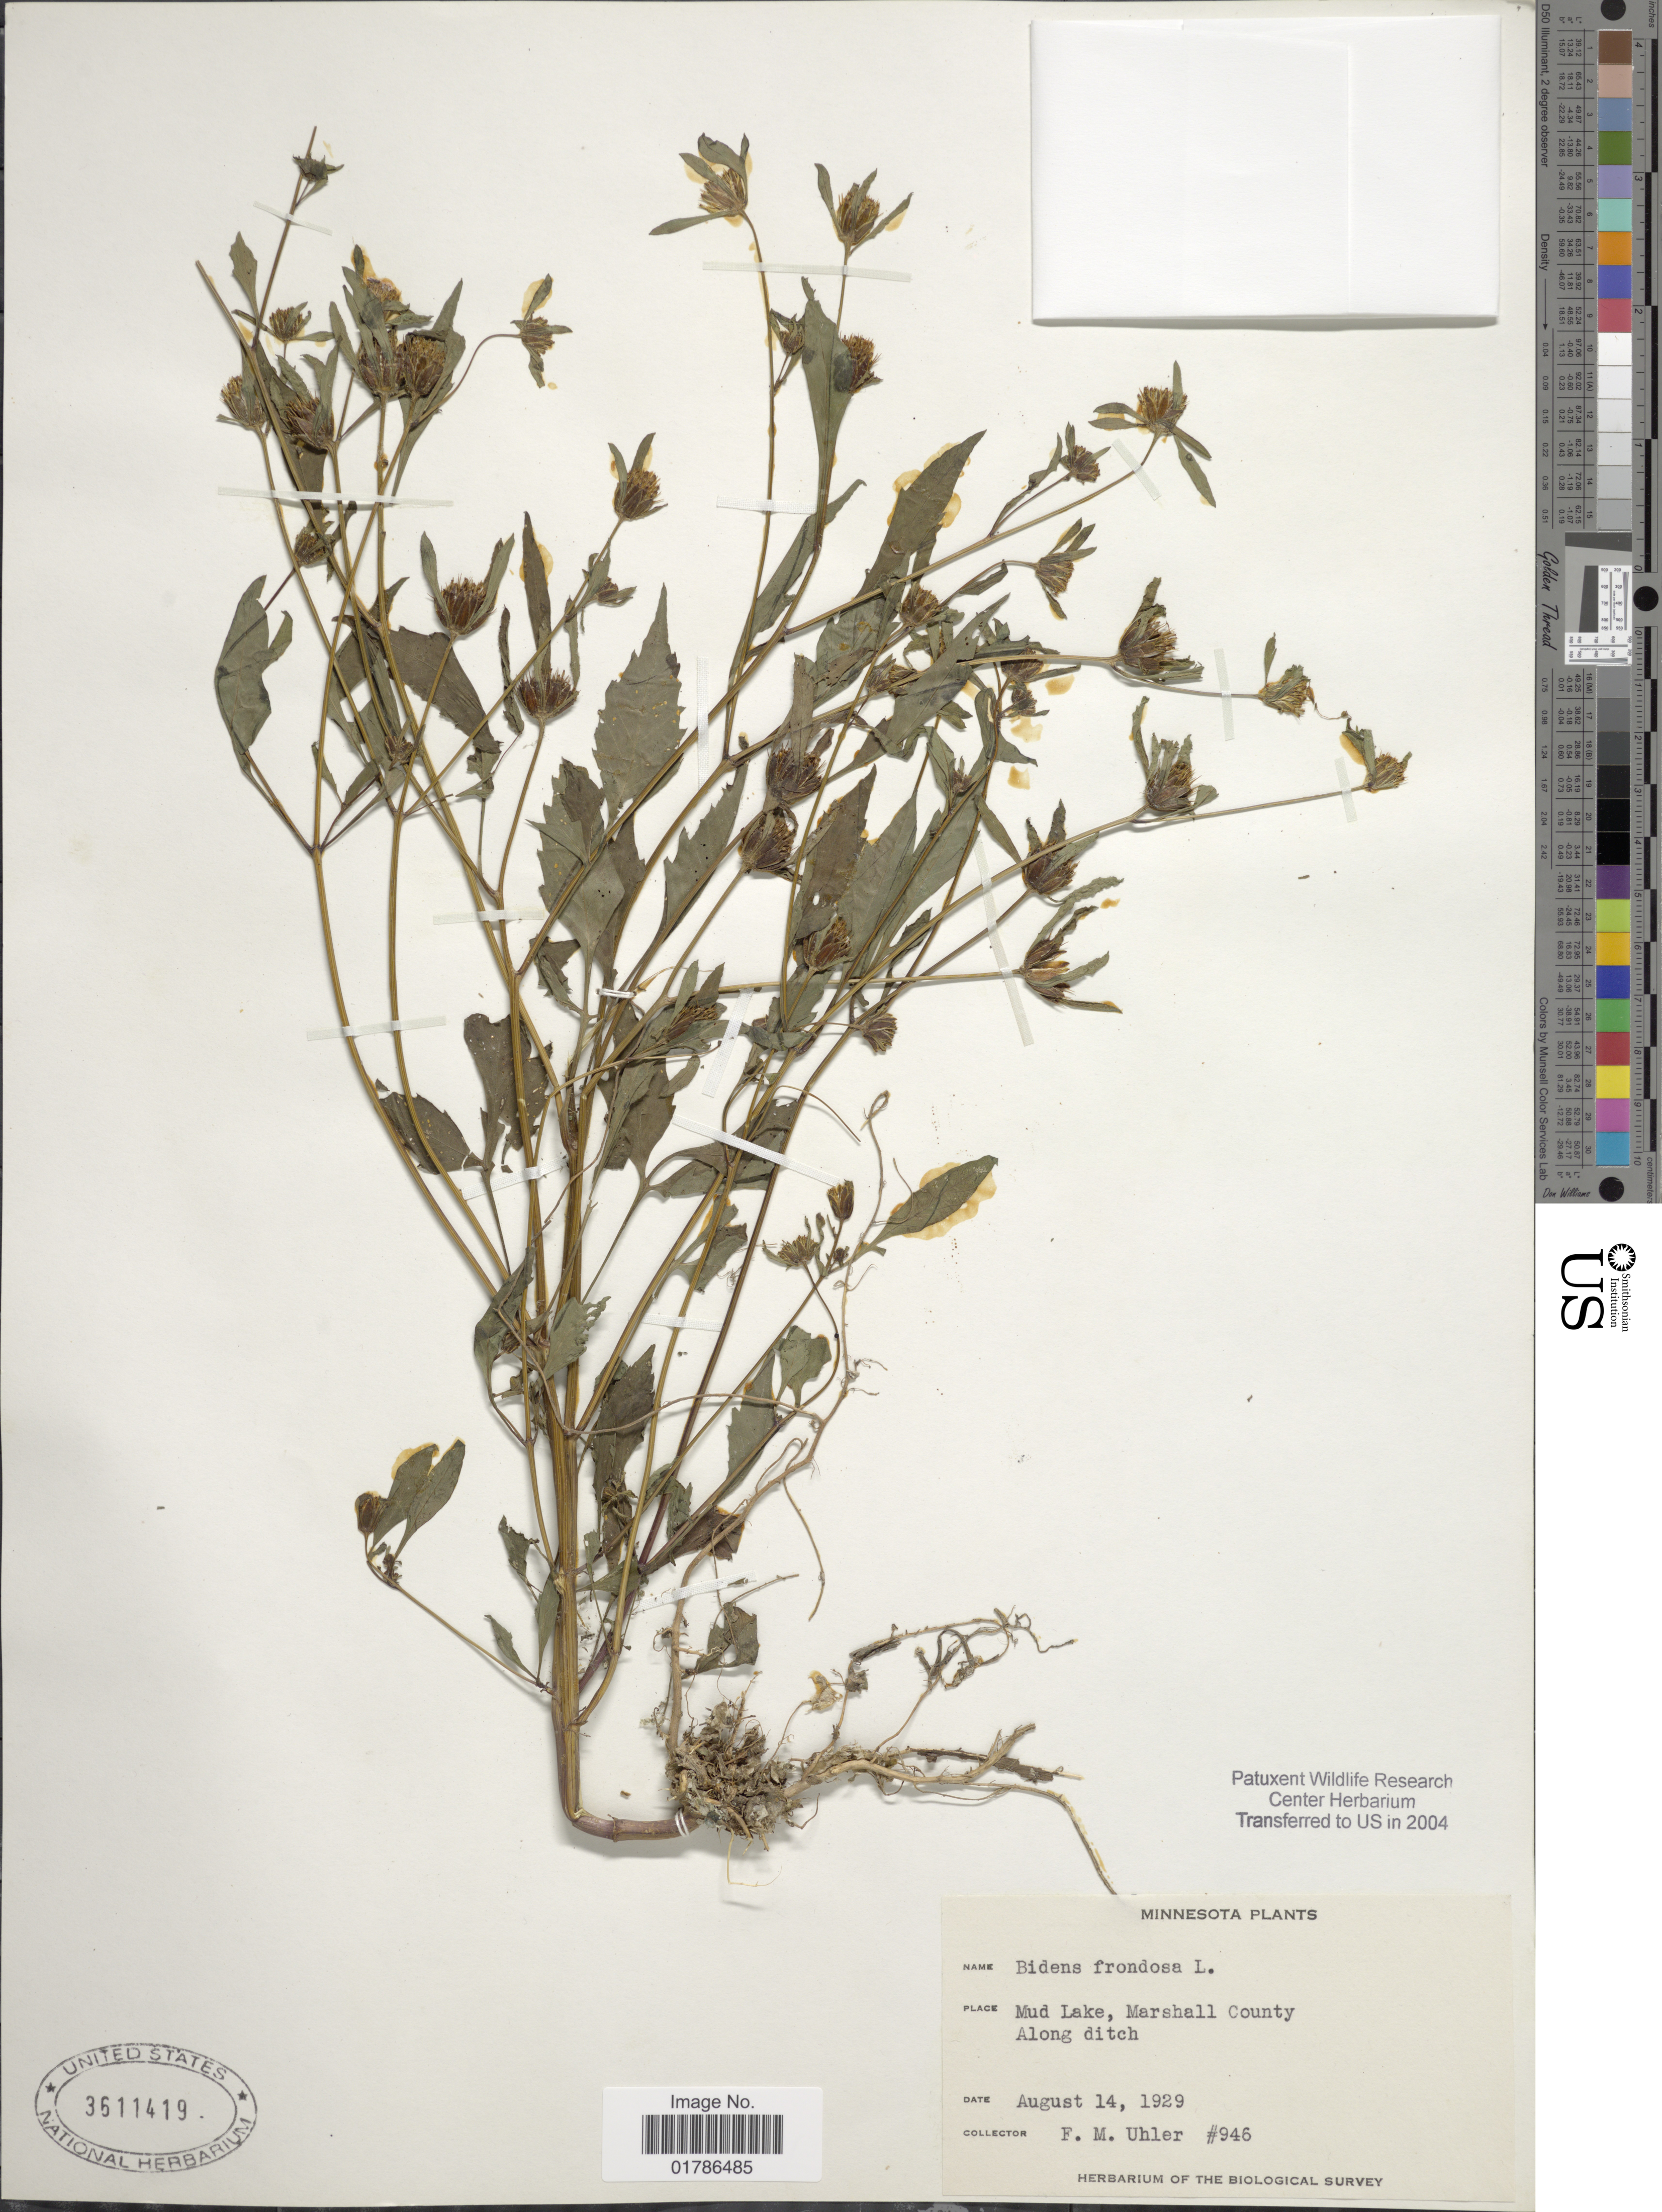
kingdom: Plantae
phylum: Tracheophyta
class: Magnoliopsida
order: Asterales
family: Asteraceae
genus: Bidens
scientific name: Bidens frondosa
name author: L.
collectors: F. M. Uhler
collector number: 946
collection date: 1929-08-14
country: United States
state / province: Minnesota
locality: Mud Lake, Marshall County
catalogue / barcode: US 3511419